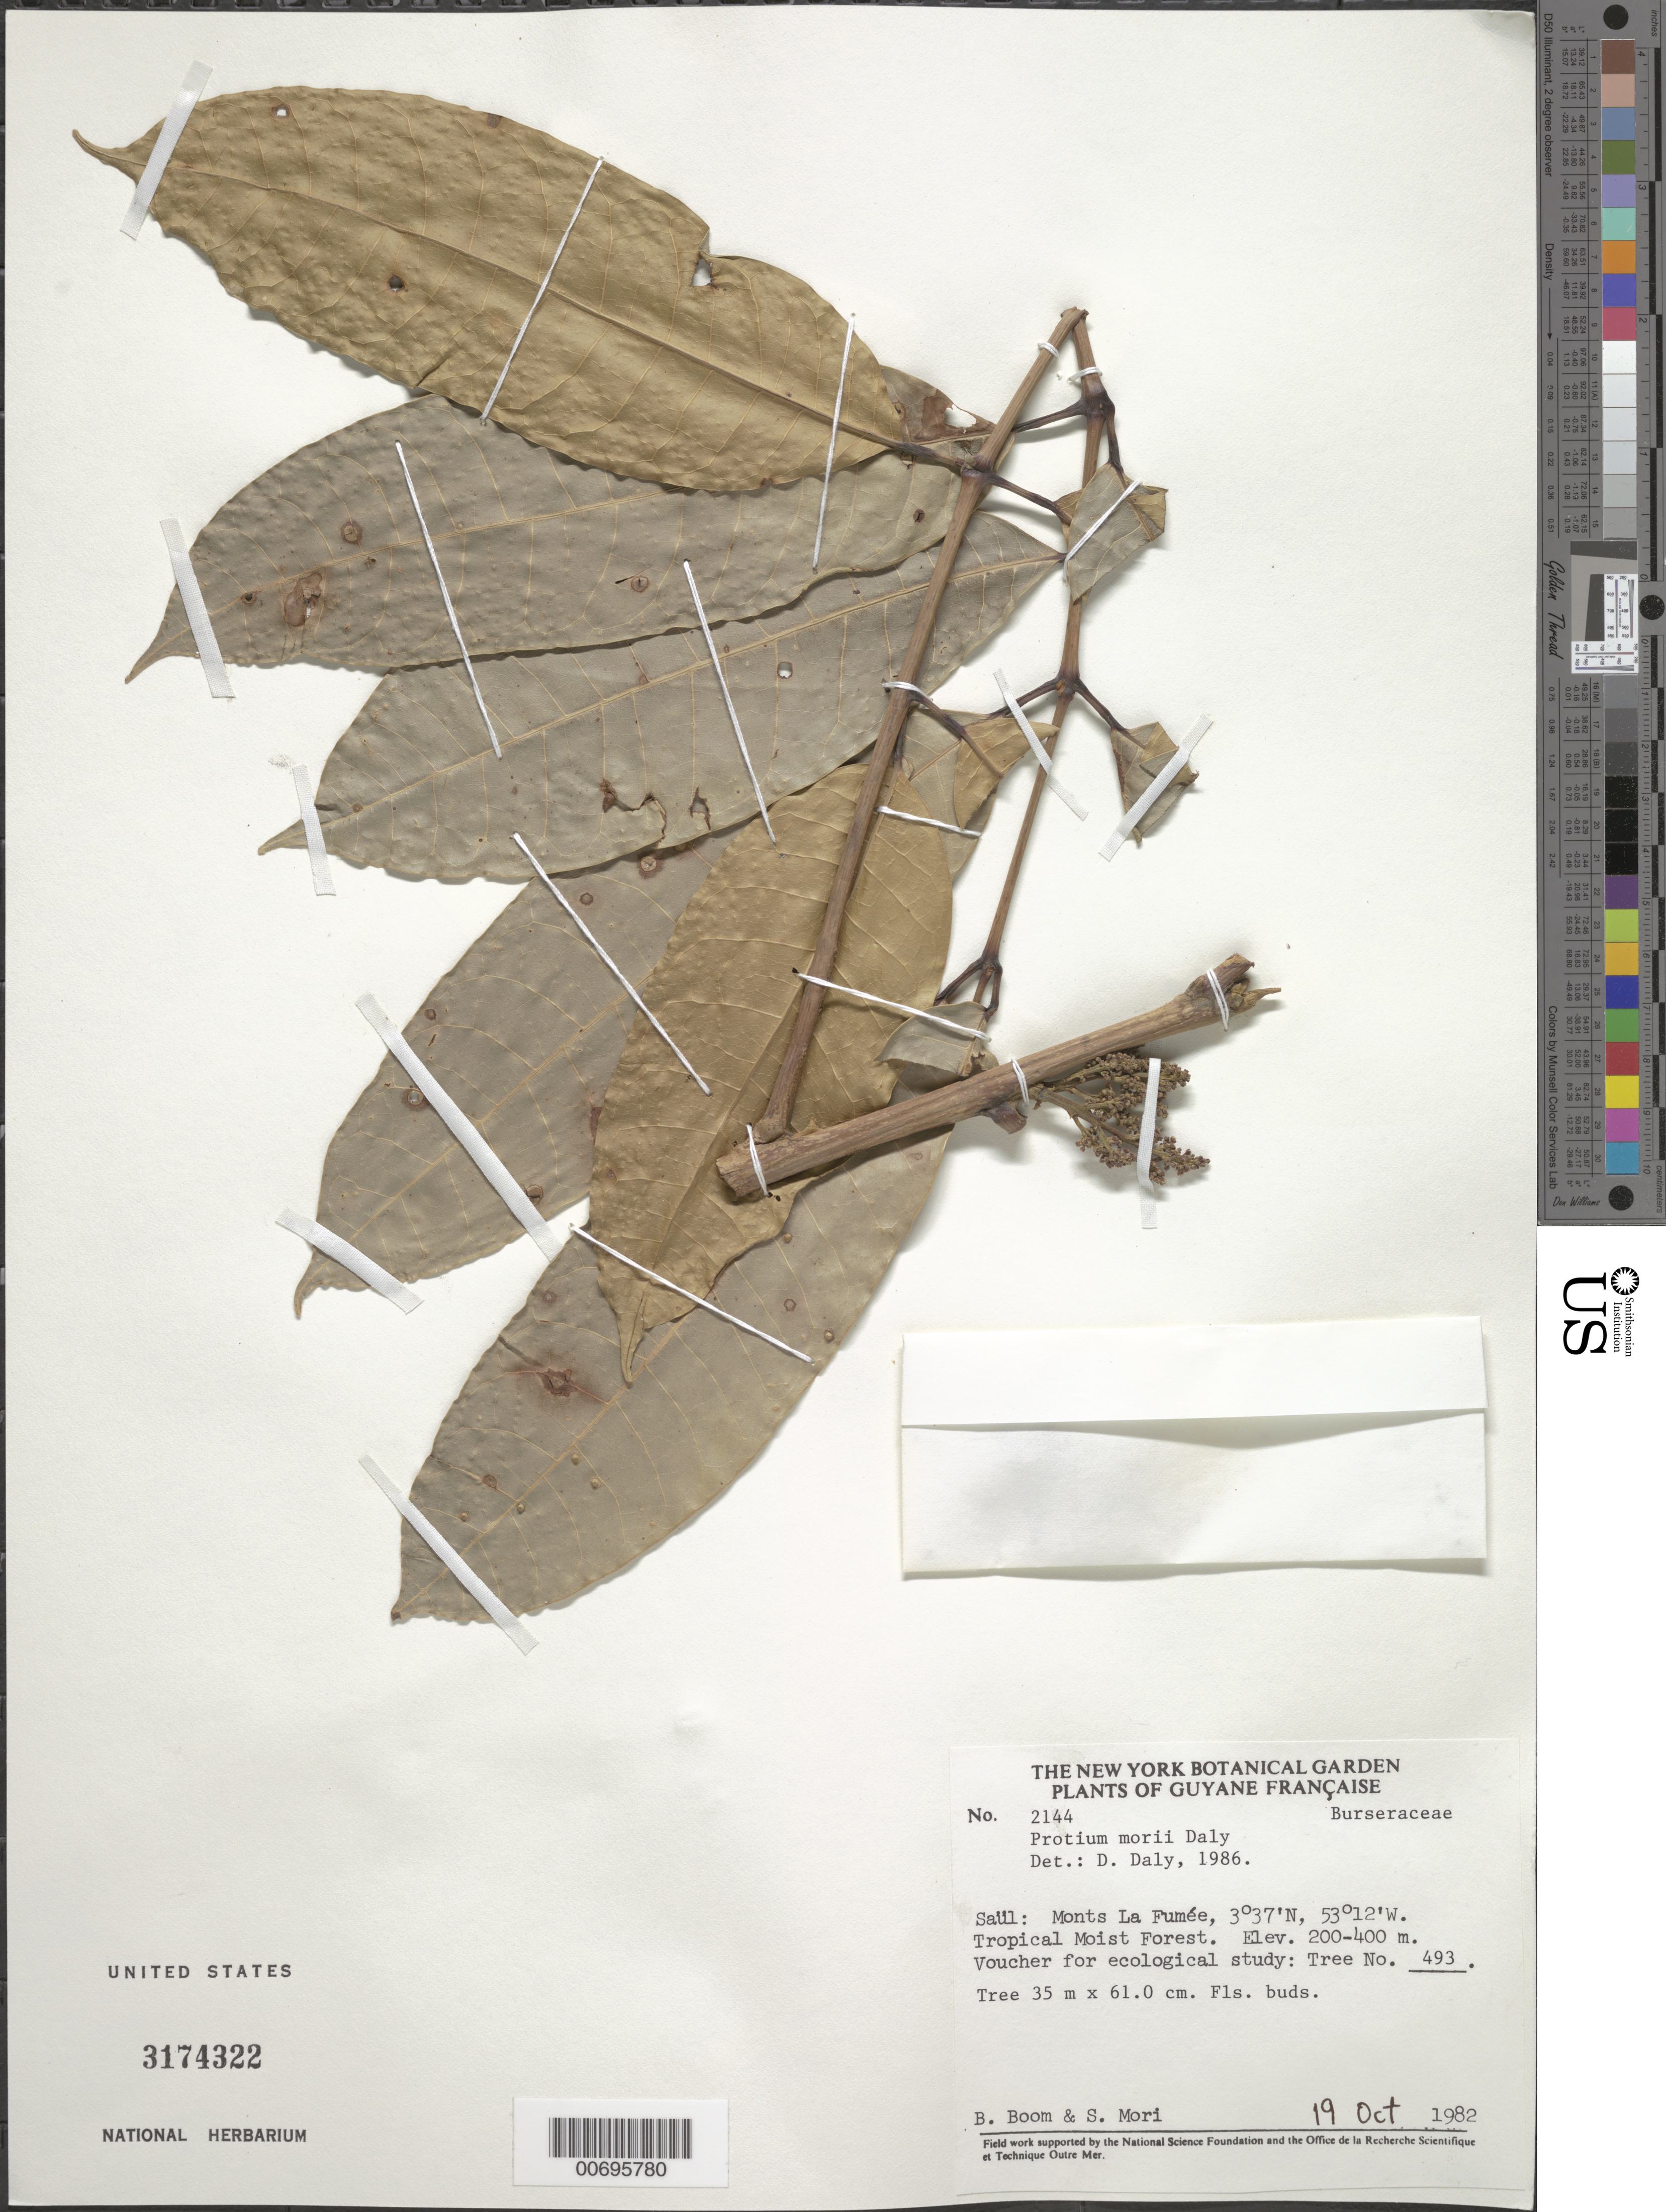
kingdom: Plantae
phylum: Tracheophyta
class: Magnoliopsida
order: Sapindales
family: Burseraceae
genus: Protium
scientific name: Protium morii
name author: Daly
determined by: Daly, D. C.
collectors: B. M. Boom & S. Mori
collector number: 2144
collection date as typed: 19-Oct-82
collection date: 1982-10-19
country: French Guiana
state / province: Saint-Laurent-du-Maroni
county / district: Saül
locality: Monts La Fumée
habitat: Tropical moist forest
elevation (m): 200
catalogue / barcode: US 3174322